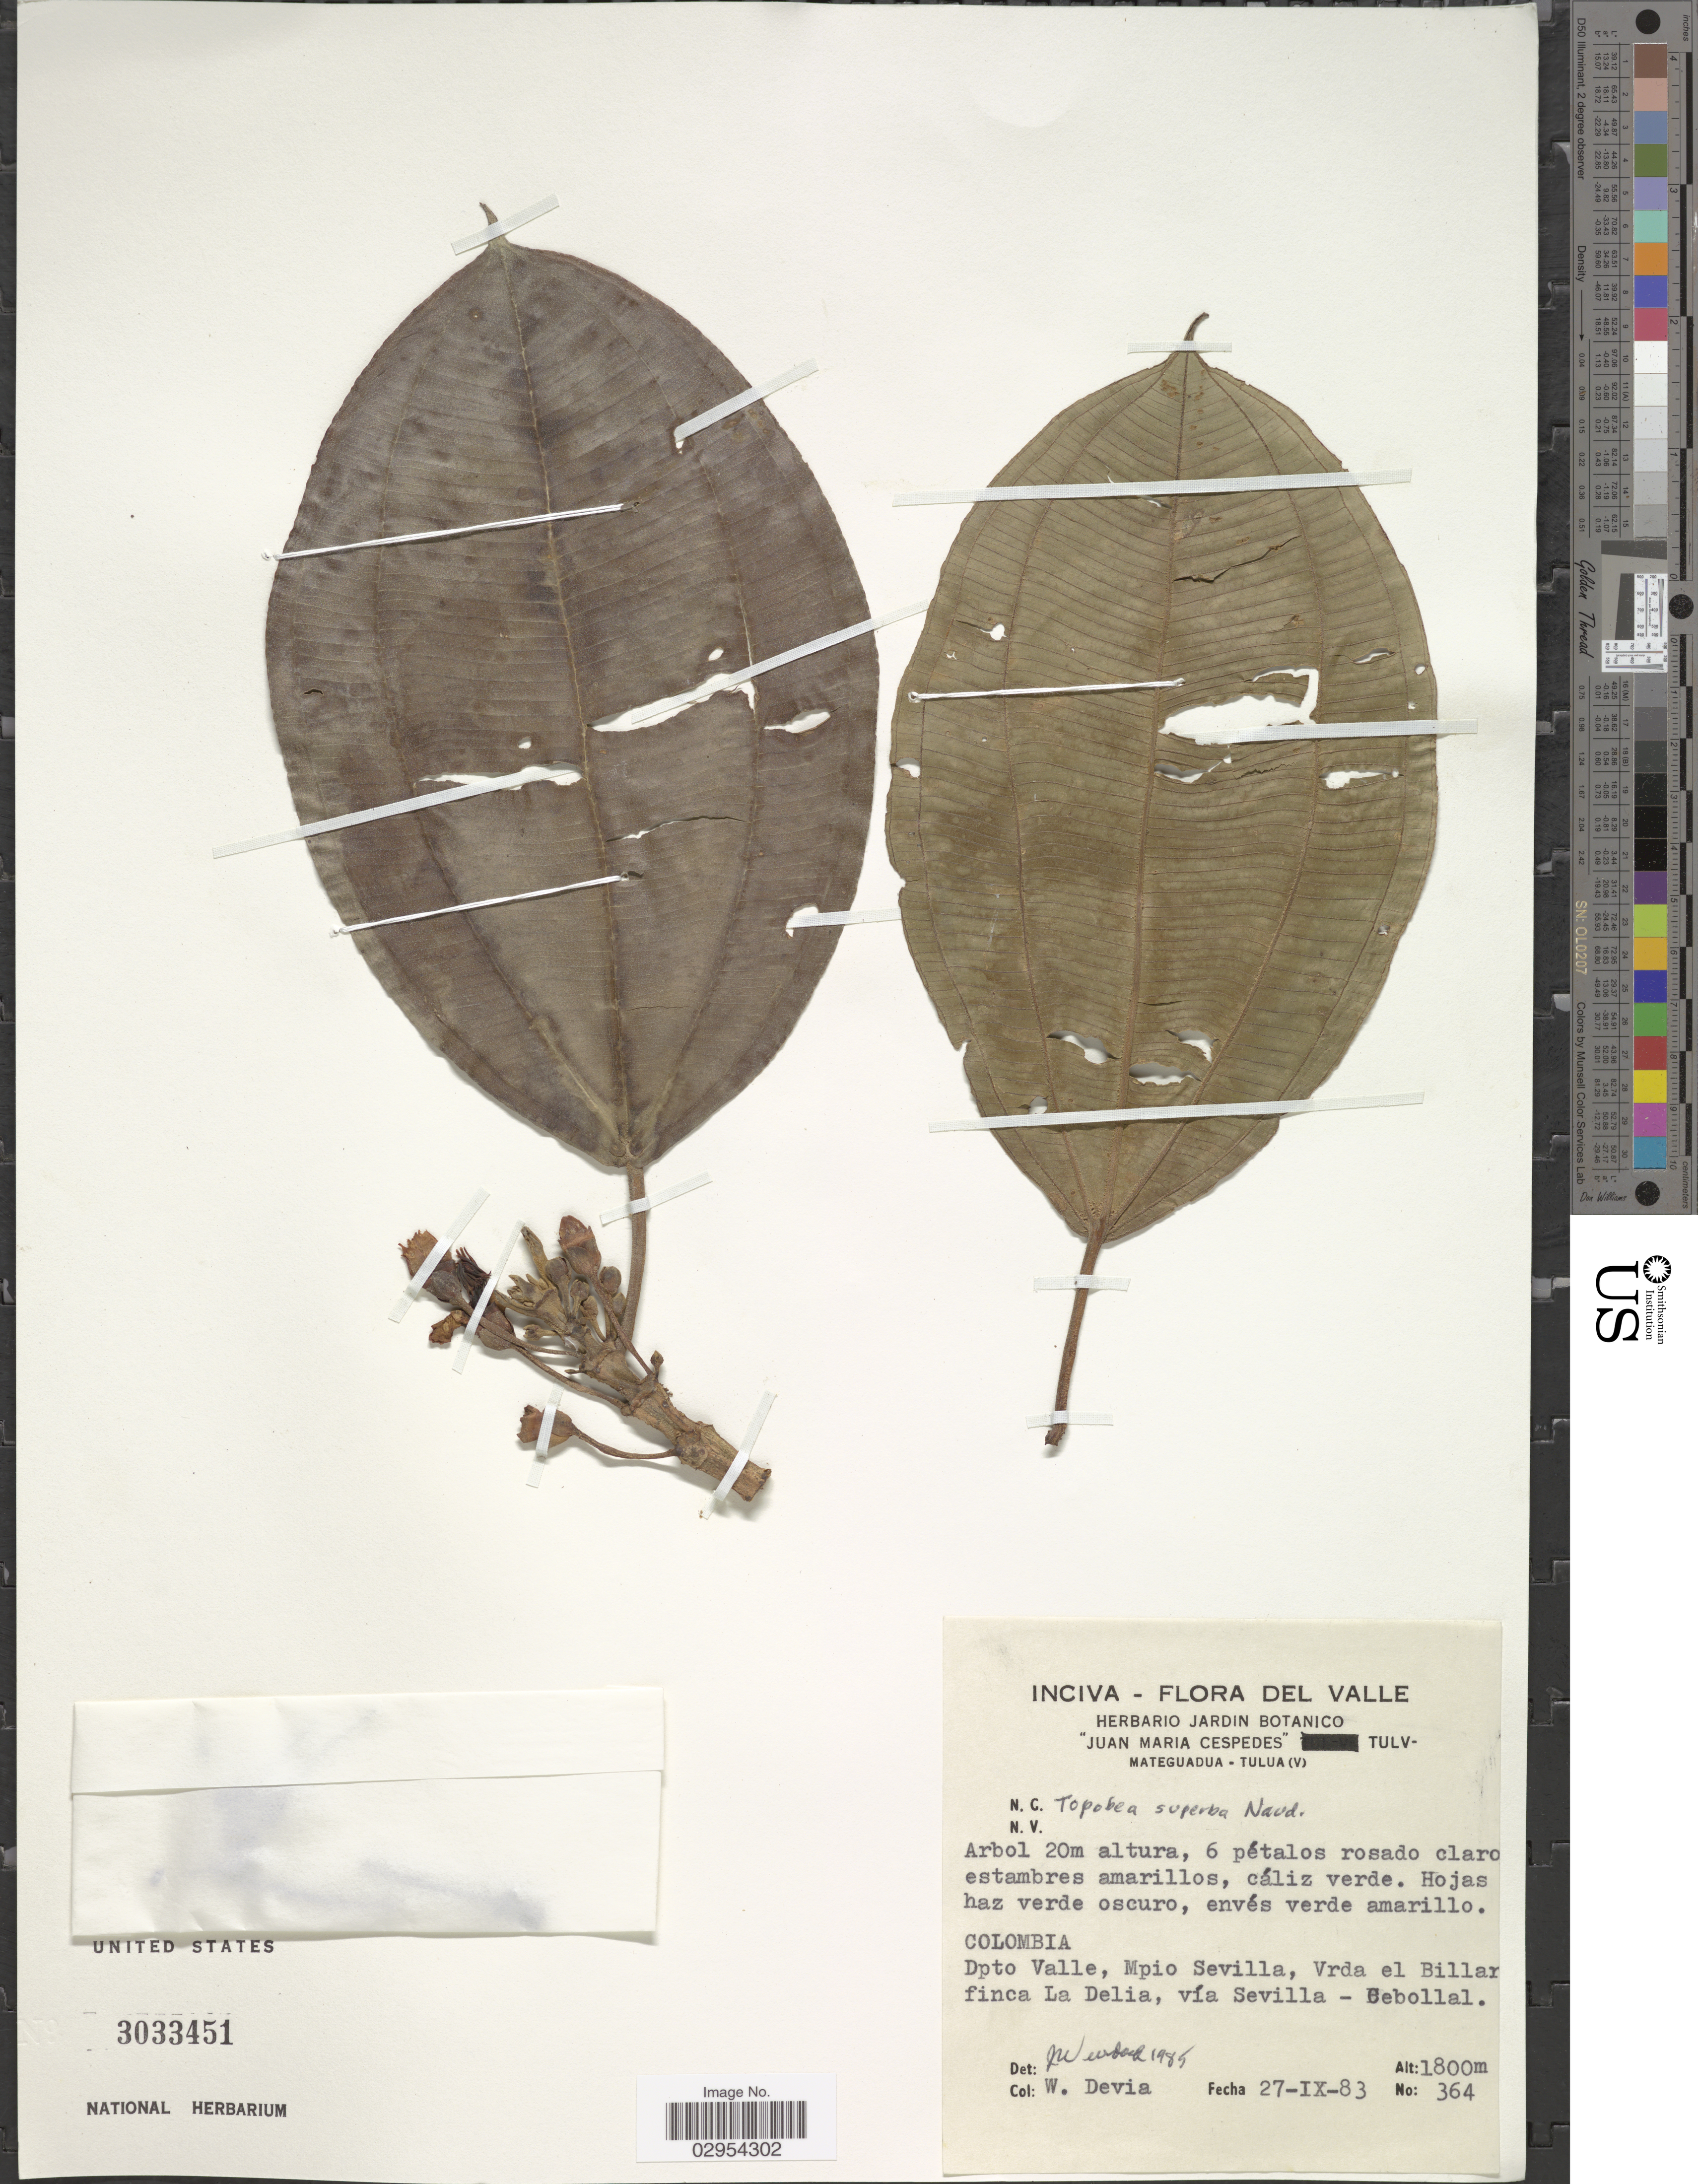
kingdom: Plantae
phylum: Tracheophyta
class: Magnoliopsida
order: Myrtales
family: Melastomataceae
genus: Topobea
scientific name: Topobea superba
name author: Naudin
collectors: W. Devia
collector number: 364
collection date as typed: Transcribed d/m/y: 27/9/83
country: Colombia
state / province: Valle del Cauca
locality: Dpto. Valle, Mpio Sevilla, Vrda el Billa [illegible text] finca La Delia, vía Sevilla - Cebollal.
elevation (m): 1800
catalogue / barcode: US 3033451